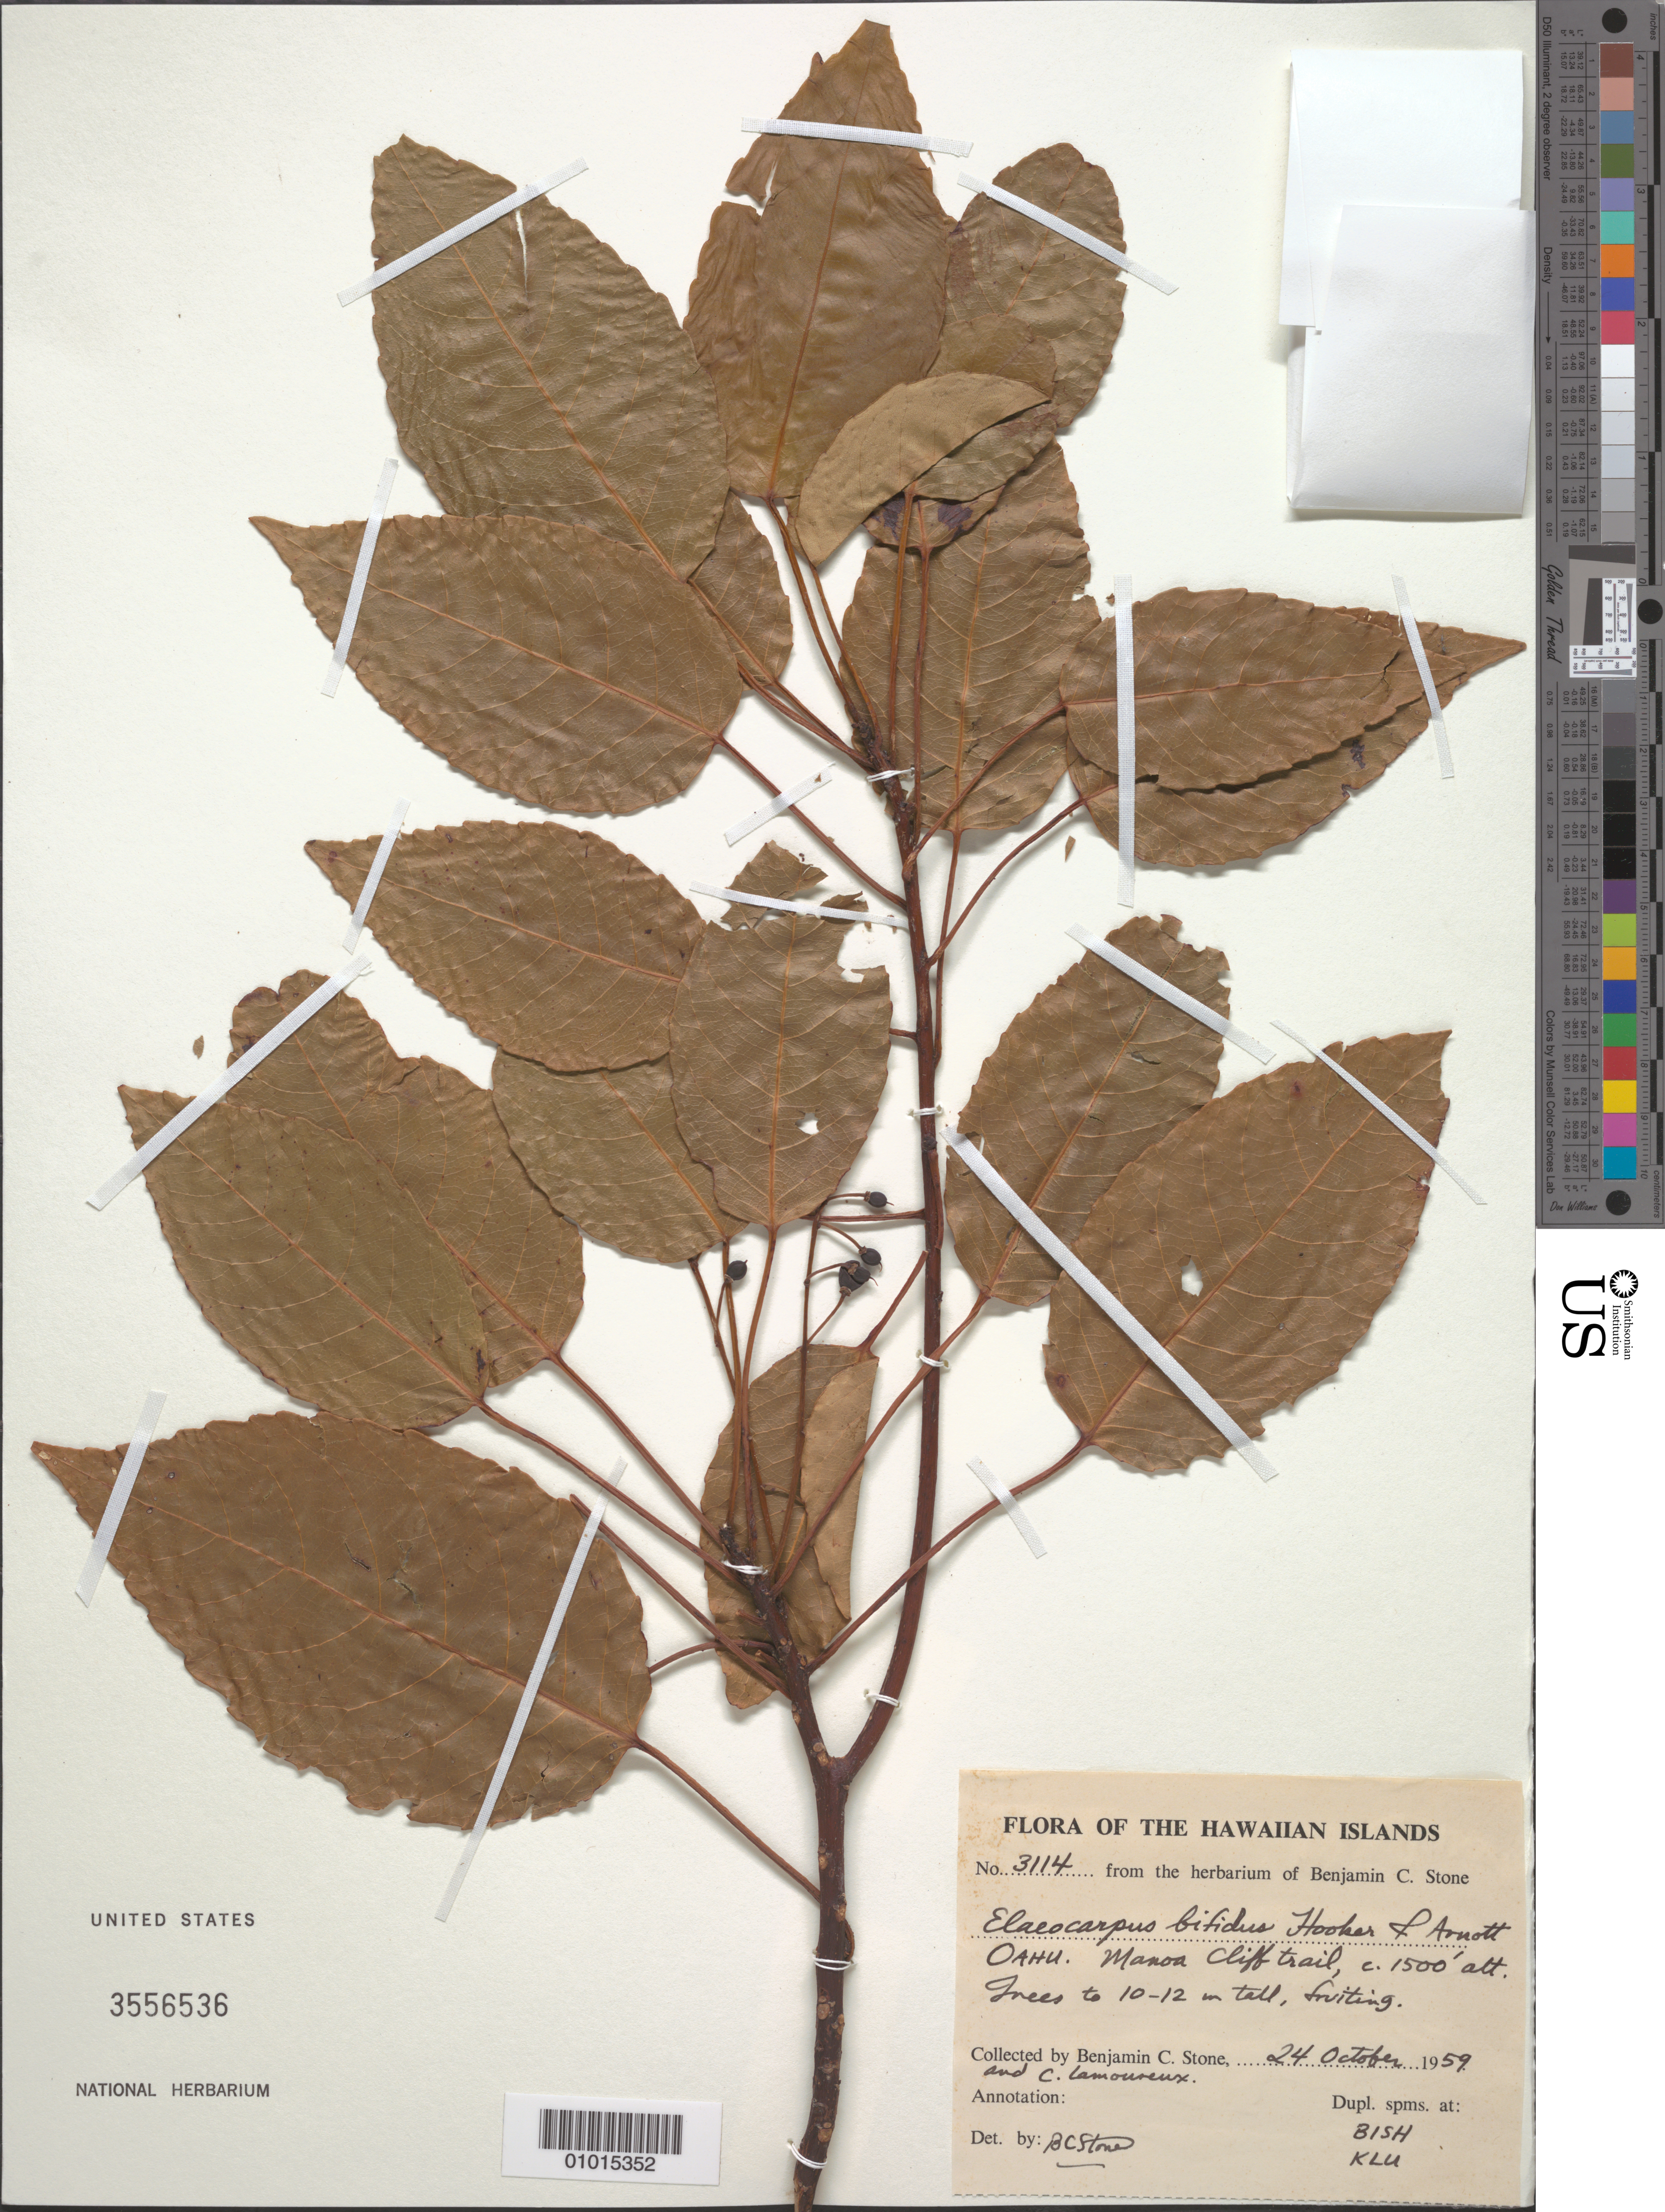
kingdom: Plantae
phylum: Tracheophyta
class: Magnoliopsida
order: Oxalidales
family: Elaeocarpaceae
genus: Elaeocarpus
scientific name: Elaeocarpus bifidus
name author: Hook. & Arn.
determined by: Stone, Benjamin C.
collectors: B. C. Stone & C. Lamoureux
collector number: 3114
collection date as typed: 24 Oct 1959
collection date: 1959-10-24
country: United States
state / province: Hawaii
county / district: Honolulu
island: Oahu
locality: Manoa Cliff Trail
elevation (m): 1500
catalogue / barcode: US 3556536